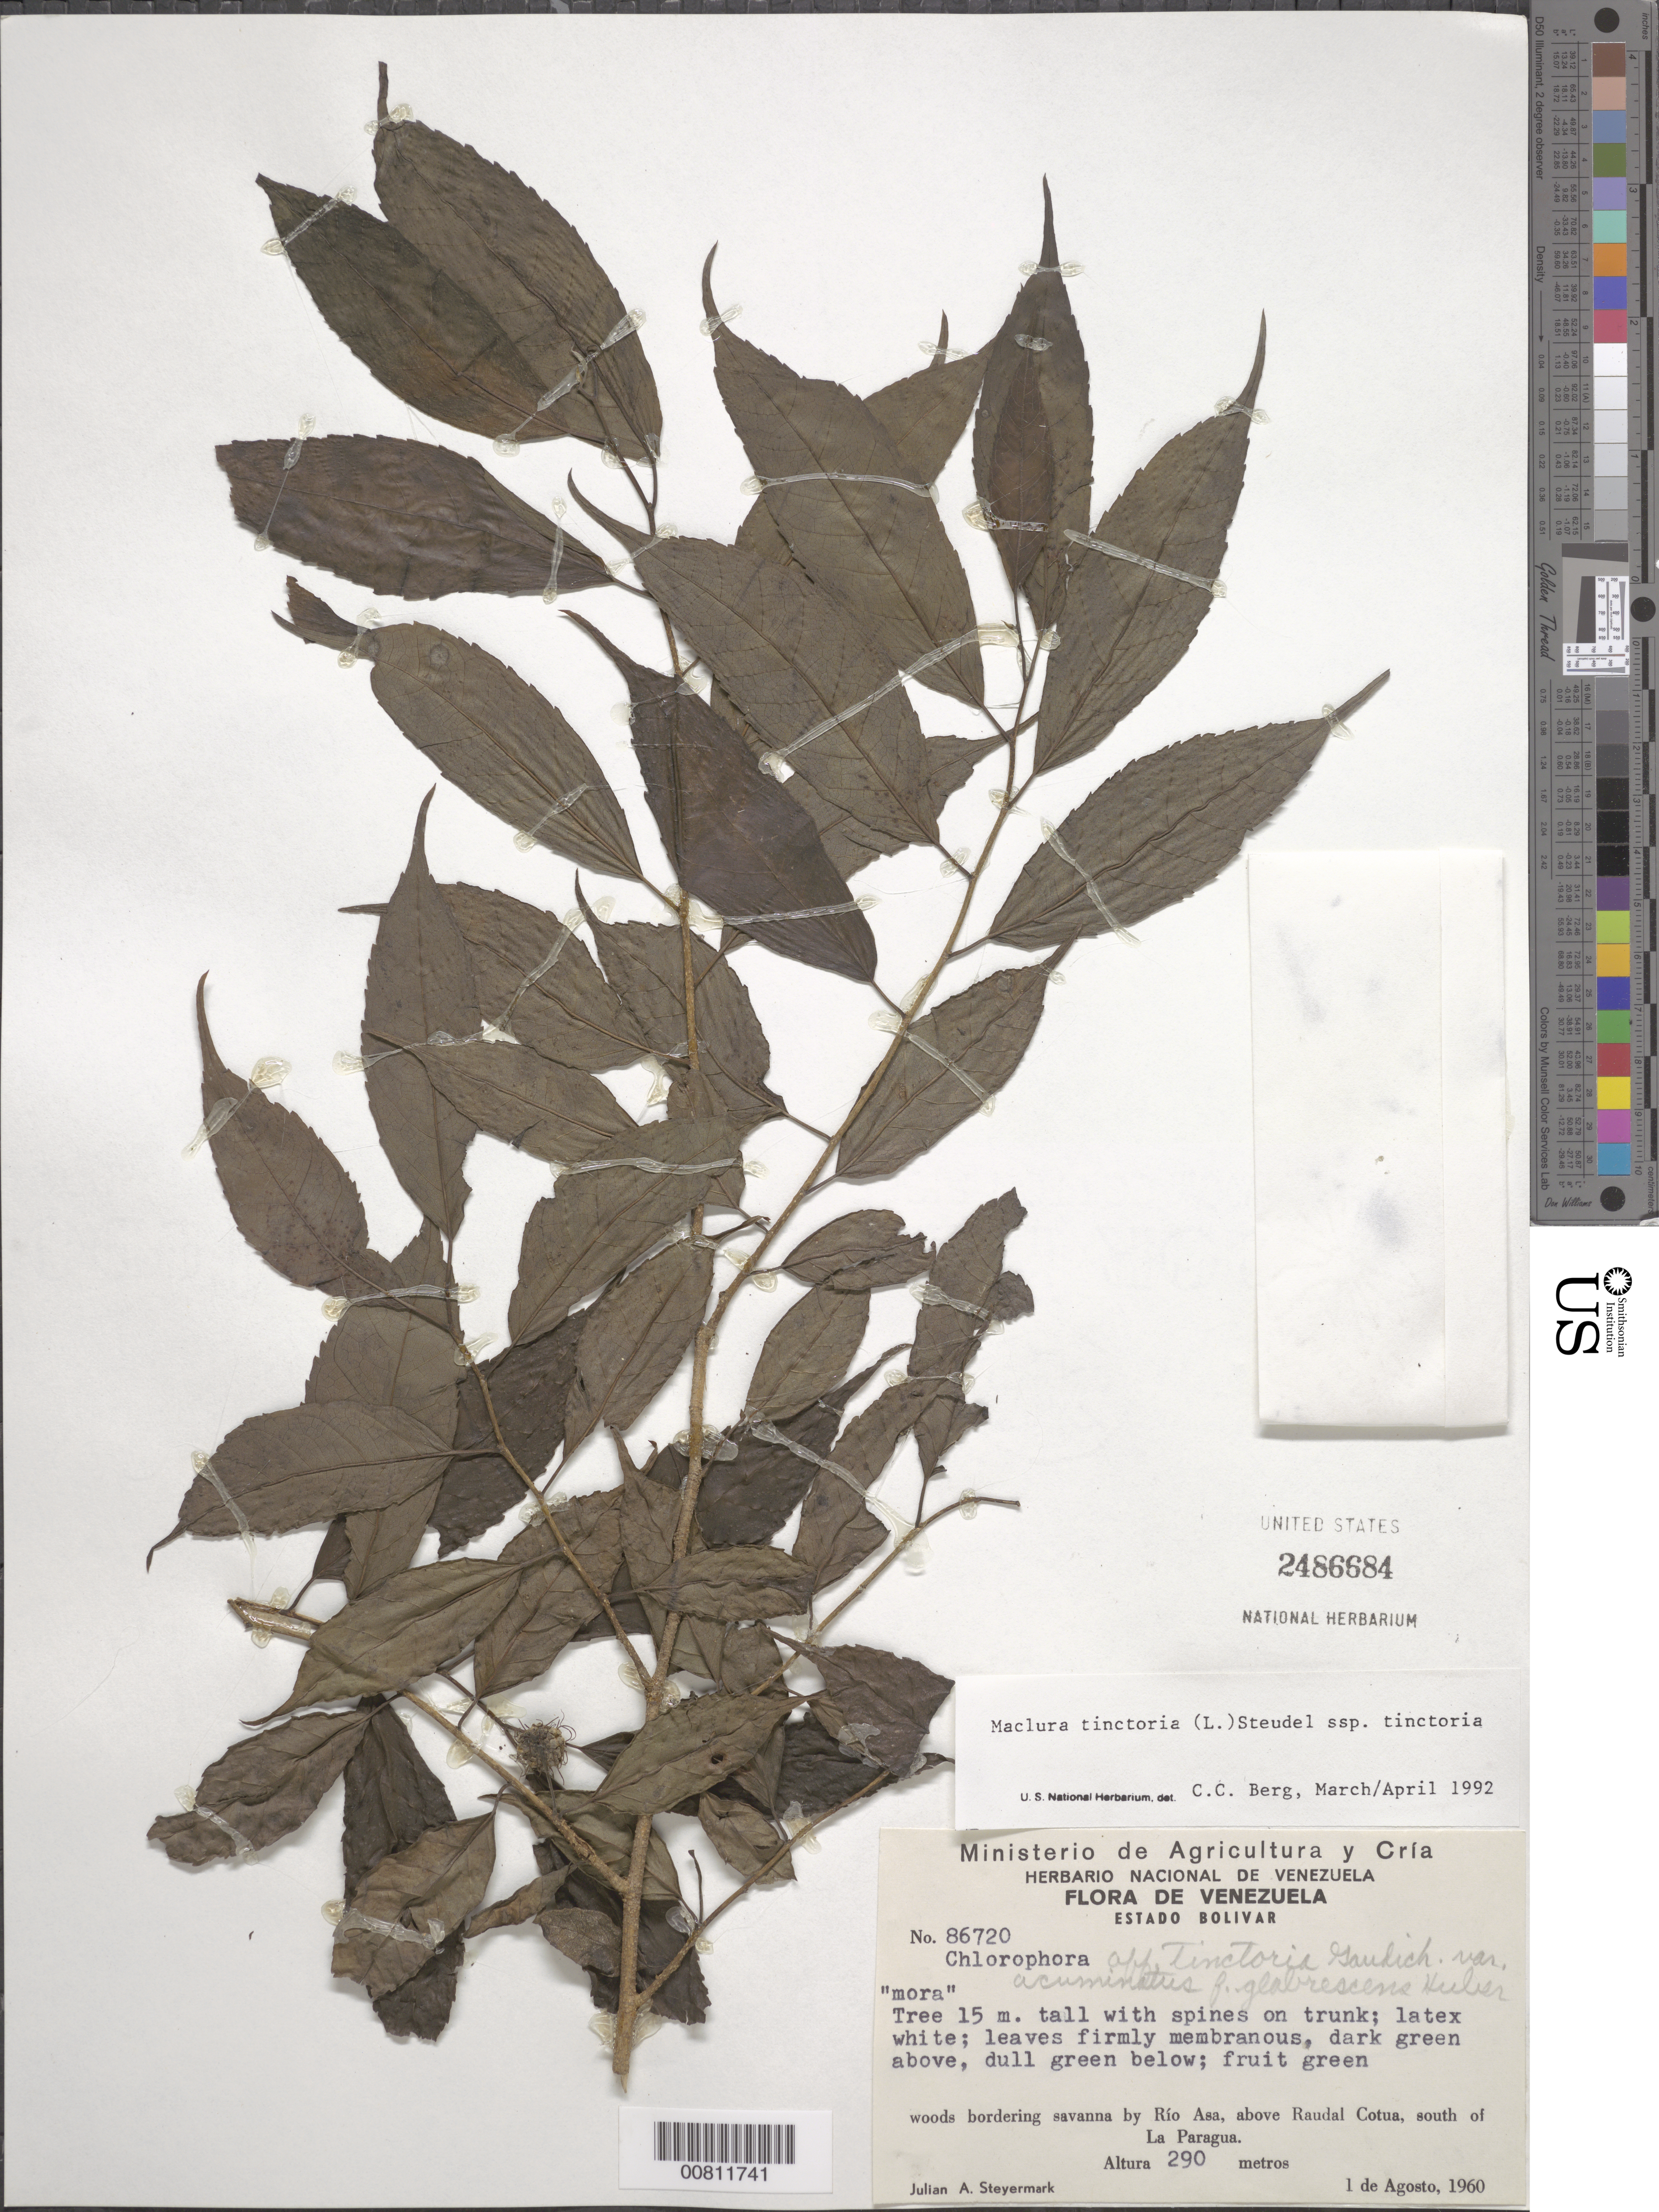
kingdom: Plantae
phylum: Tracheophyta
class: Magnoliopsida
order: Rosales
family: Moraceae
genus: Maclura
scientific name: Maclura tinctoria subsp. tinctoria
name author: (L.) D. Don ex Steud.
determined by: Berg, C. C.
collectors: J. Steyermark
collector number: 86720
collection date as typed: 1-Aug-60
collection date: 1960-08-01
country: Venezuela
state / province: Bolívar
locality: Río Asa, above Raudal Cotua, S of La Paragua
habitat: Woods bordering savanna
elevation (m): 290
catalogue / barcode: US 2486684